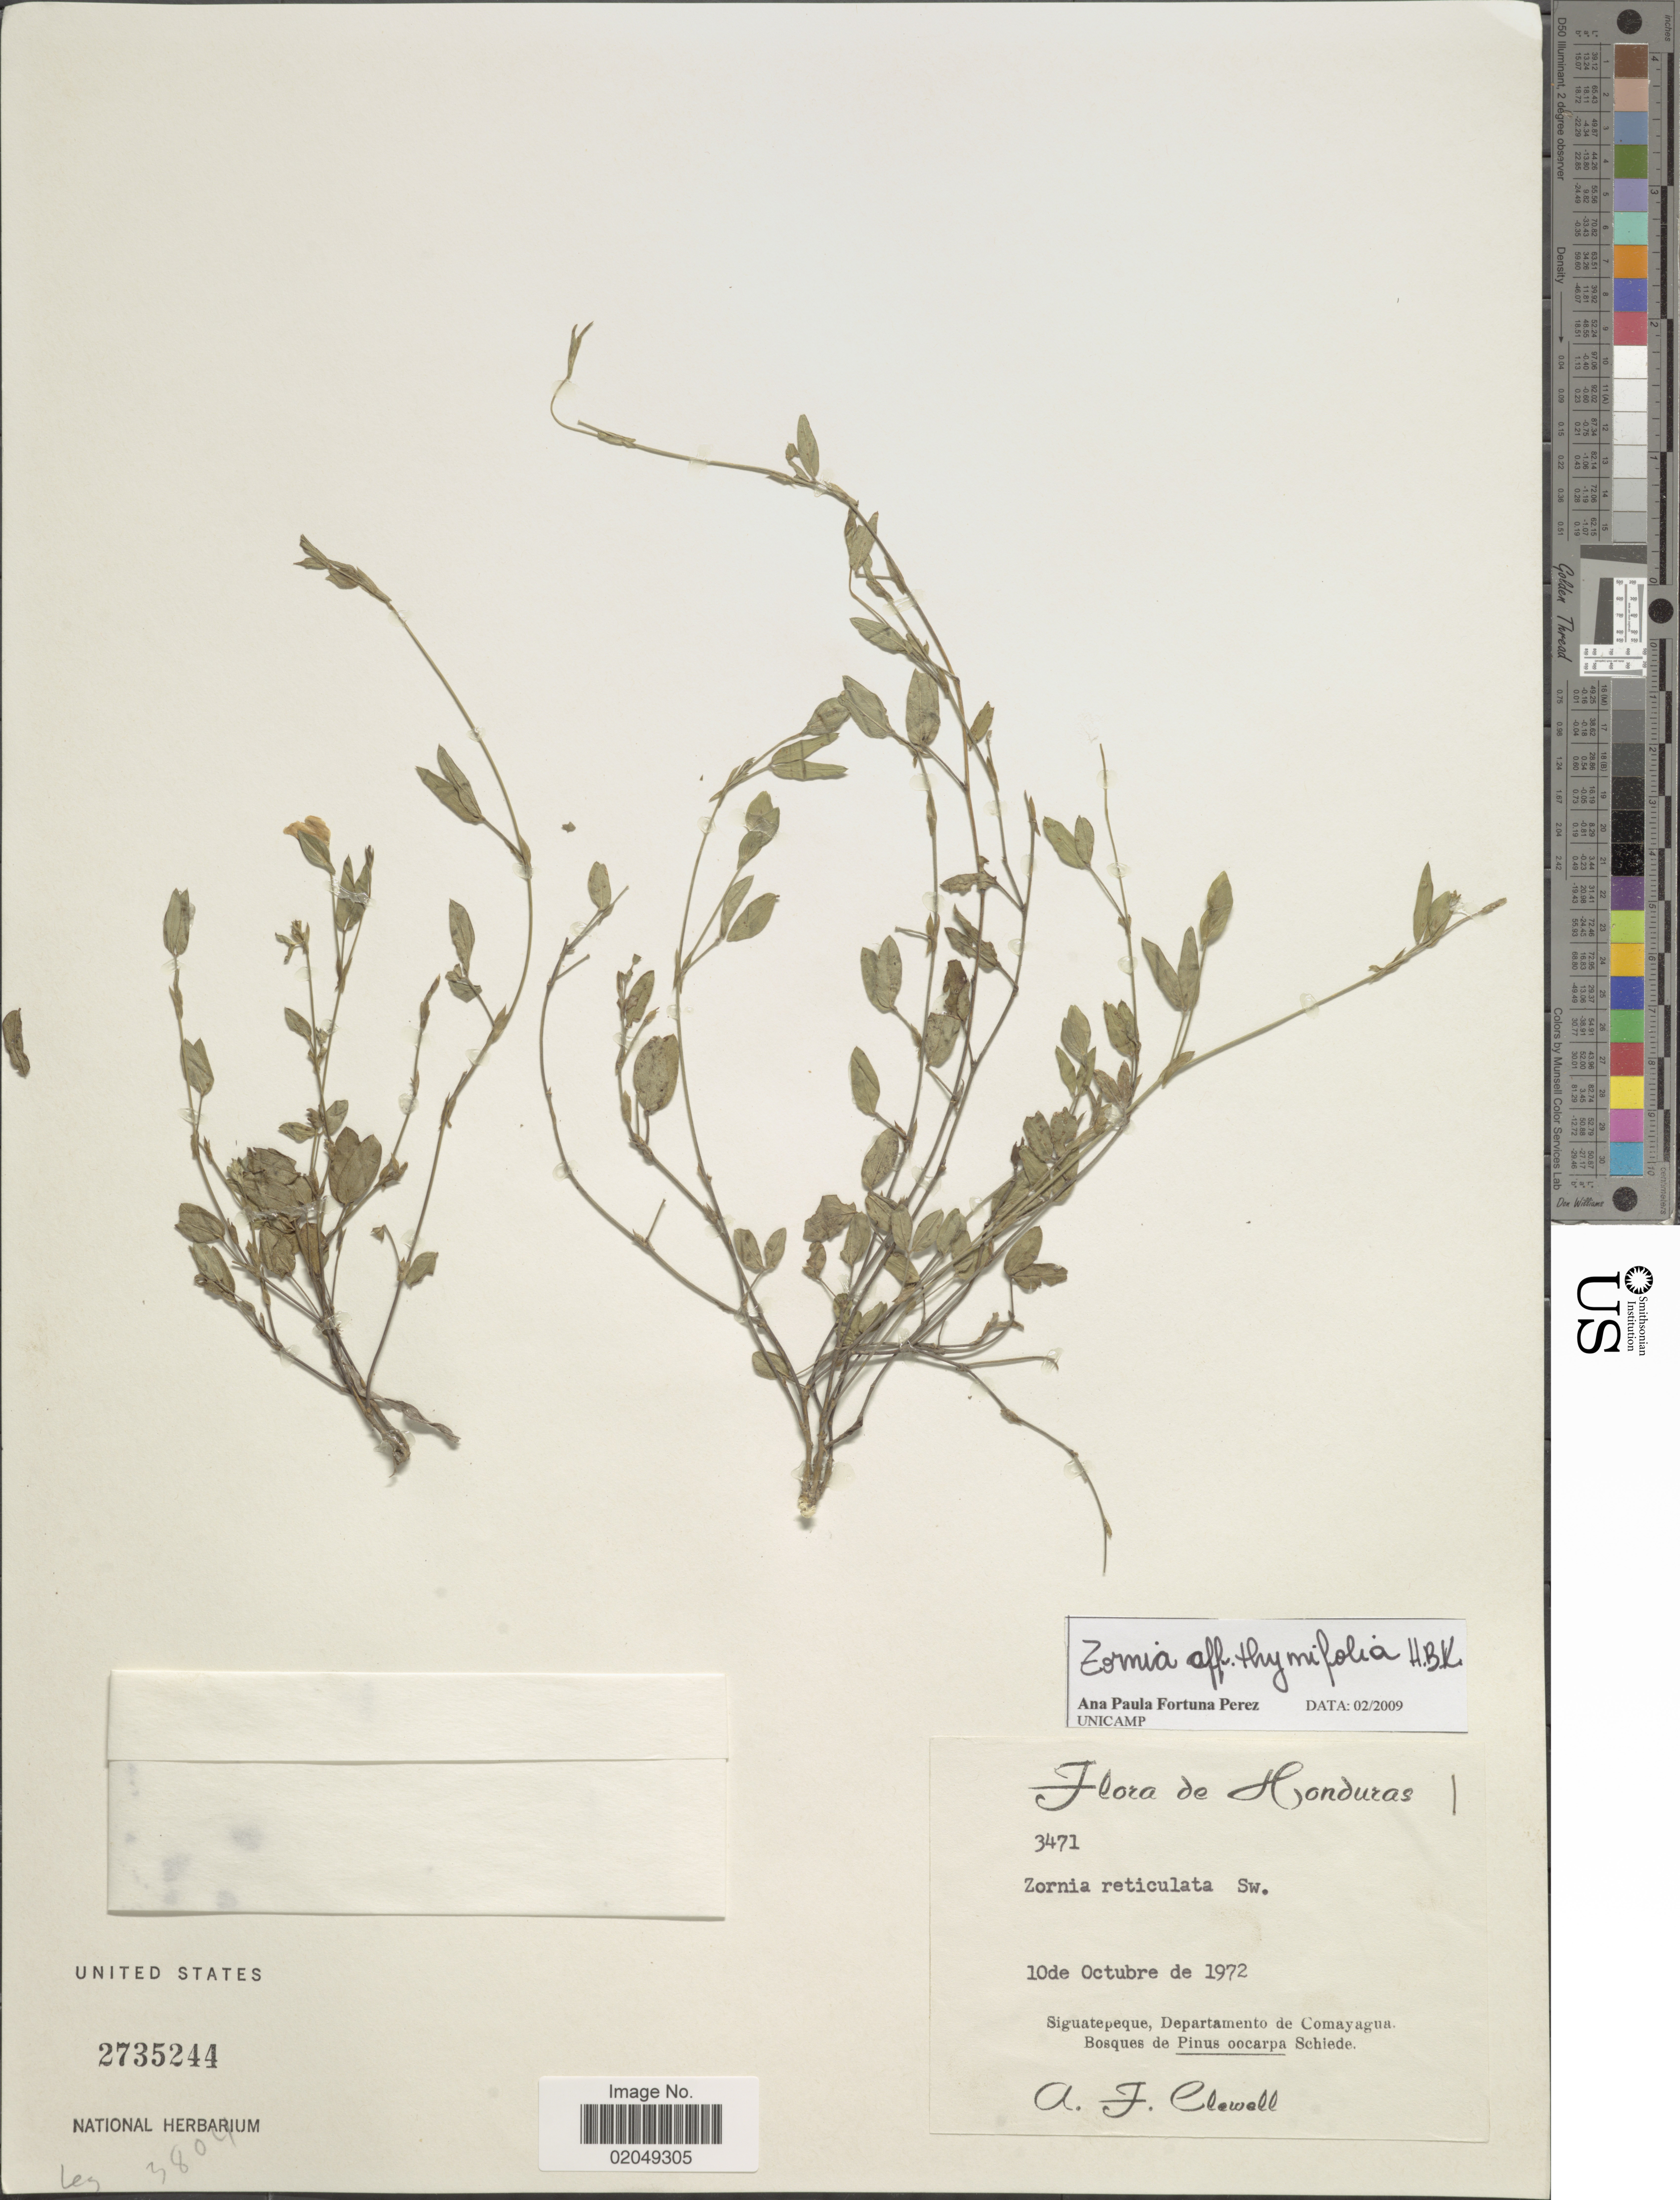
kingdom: Plantae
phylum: Tracheophyta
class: Magnoliopsida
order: Fabales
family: Fabaceae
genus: Zornia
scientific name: Zornia thymifolia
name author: Kunth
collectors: A. Clewell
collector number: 3471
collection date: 1972-10-10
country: Honduras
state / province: Comayagua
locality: Siguatepeque, Departamento de Comayagua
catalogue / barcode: US 2735244